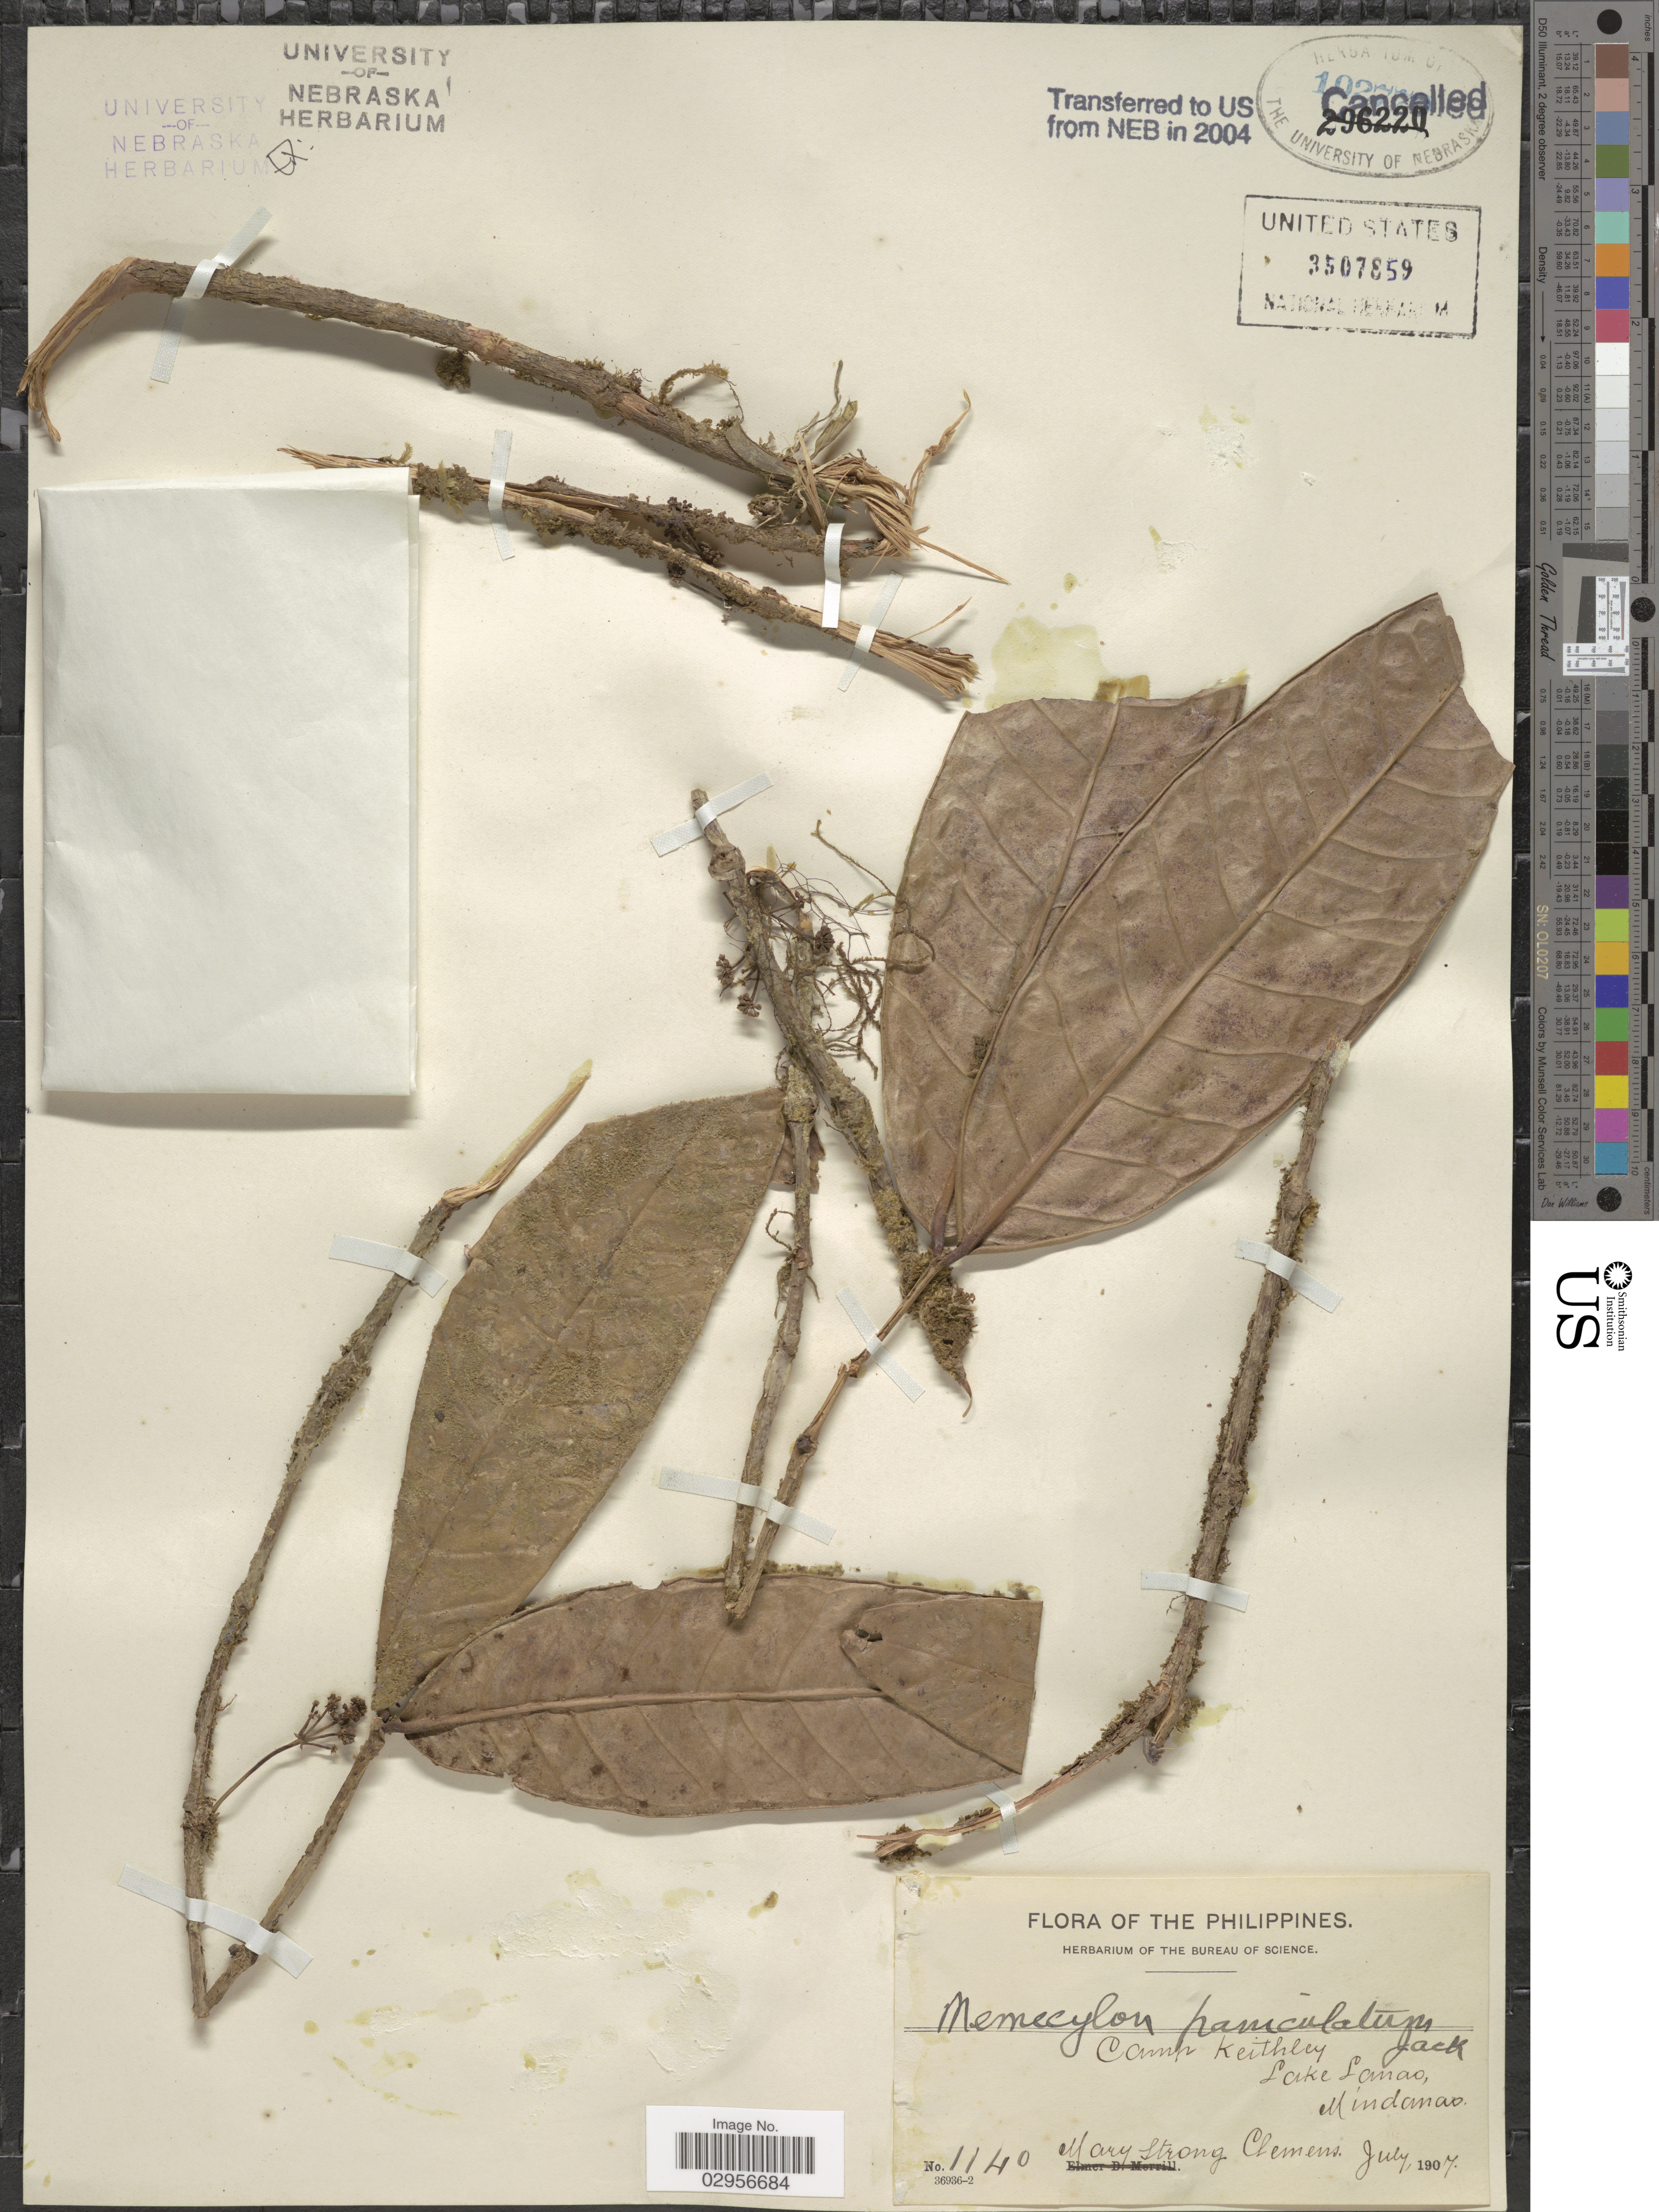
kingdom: Plantae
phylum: Tracheophyta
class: Magnoliopsida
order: Myrtales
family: Melastomataceae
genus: Memecylon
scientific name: Memecylon paniculatum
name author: Jack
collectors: M. S. Clemens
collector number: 1140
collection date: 1907-07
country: Philippines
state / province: Muslim Mindanao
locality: Camp Keithley, Lake Lanao, Mindanao.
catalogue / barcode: US 3507859